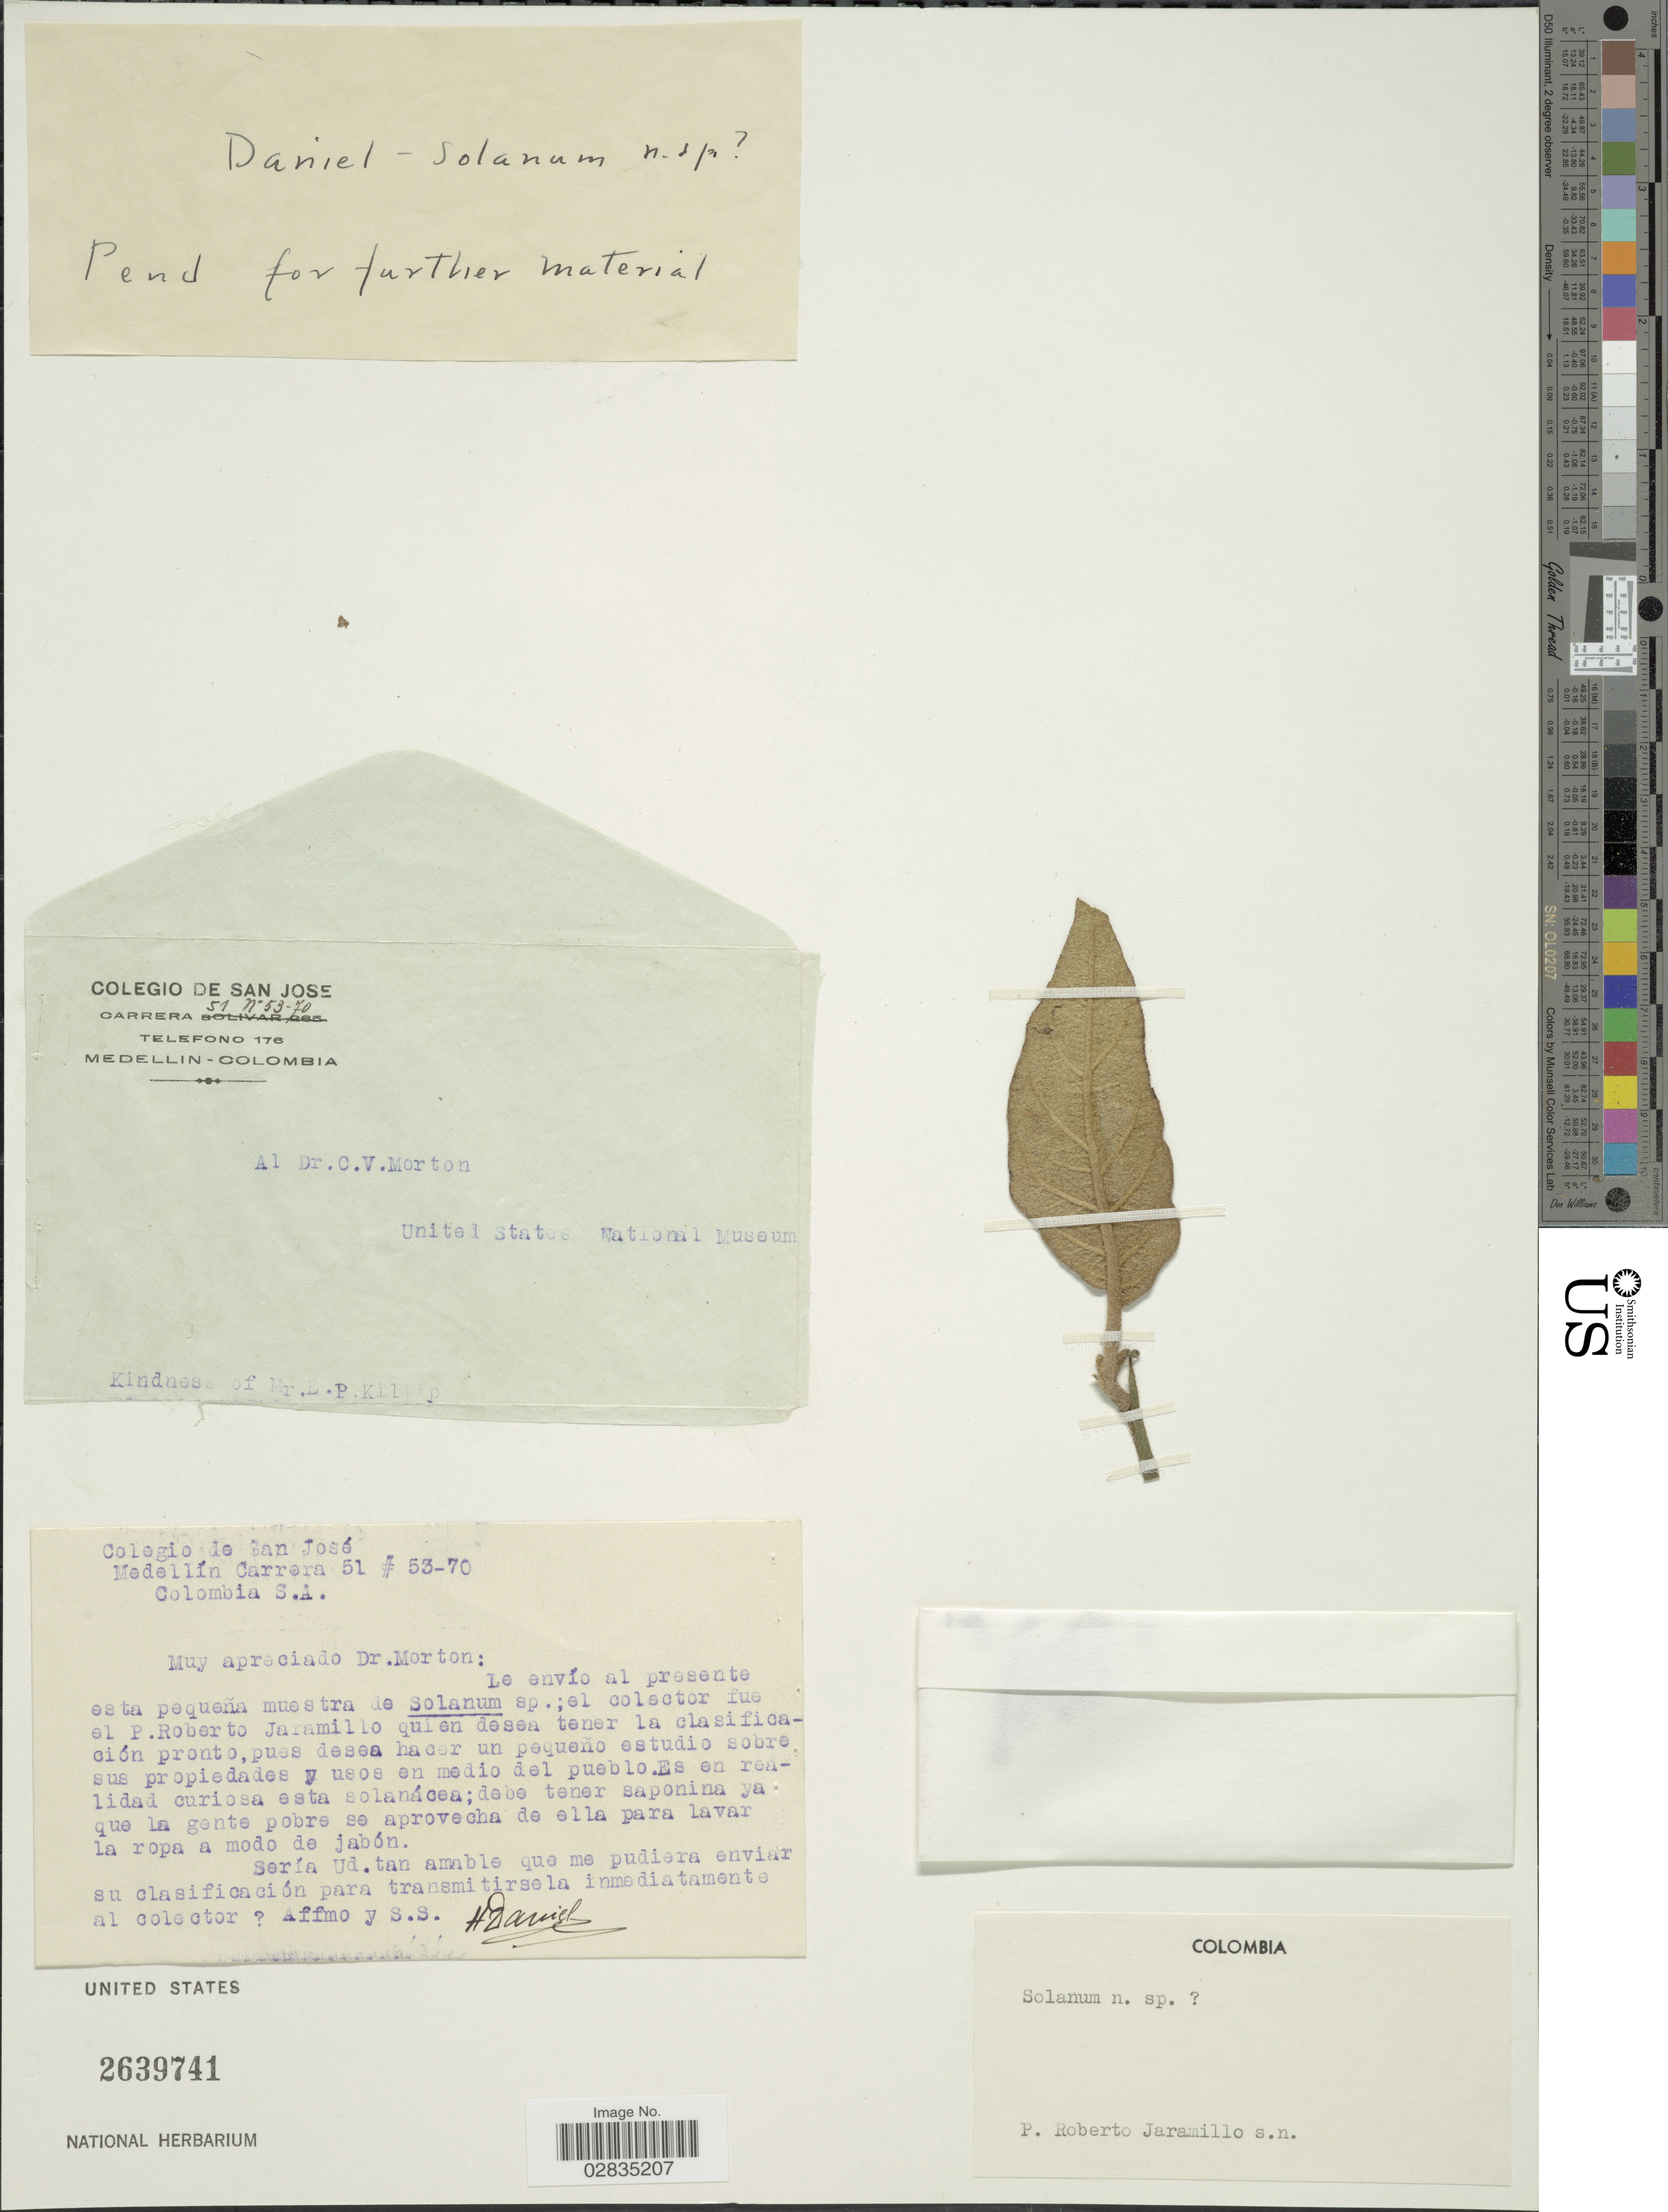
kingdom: Plantae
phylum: Tracheophyta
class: Magnoliopsida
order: Solanales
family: Solanaceae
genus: Solanum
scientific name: Solanum sp.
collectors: P. Jaramillo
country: Colombia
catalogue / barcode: US 2639741